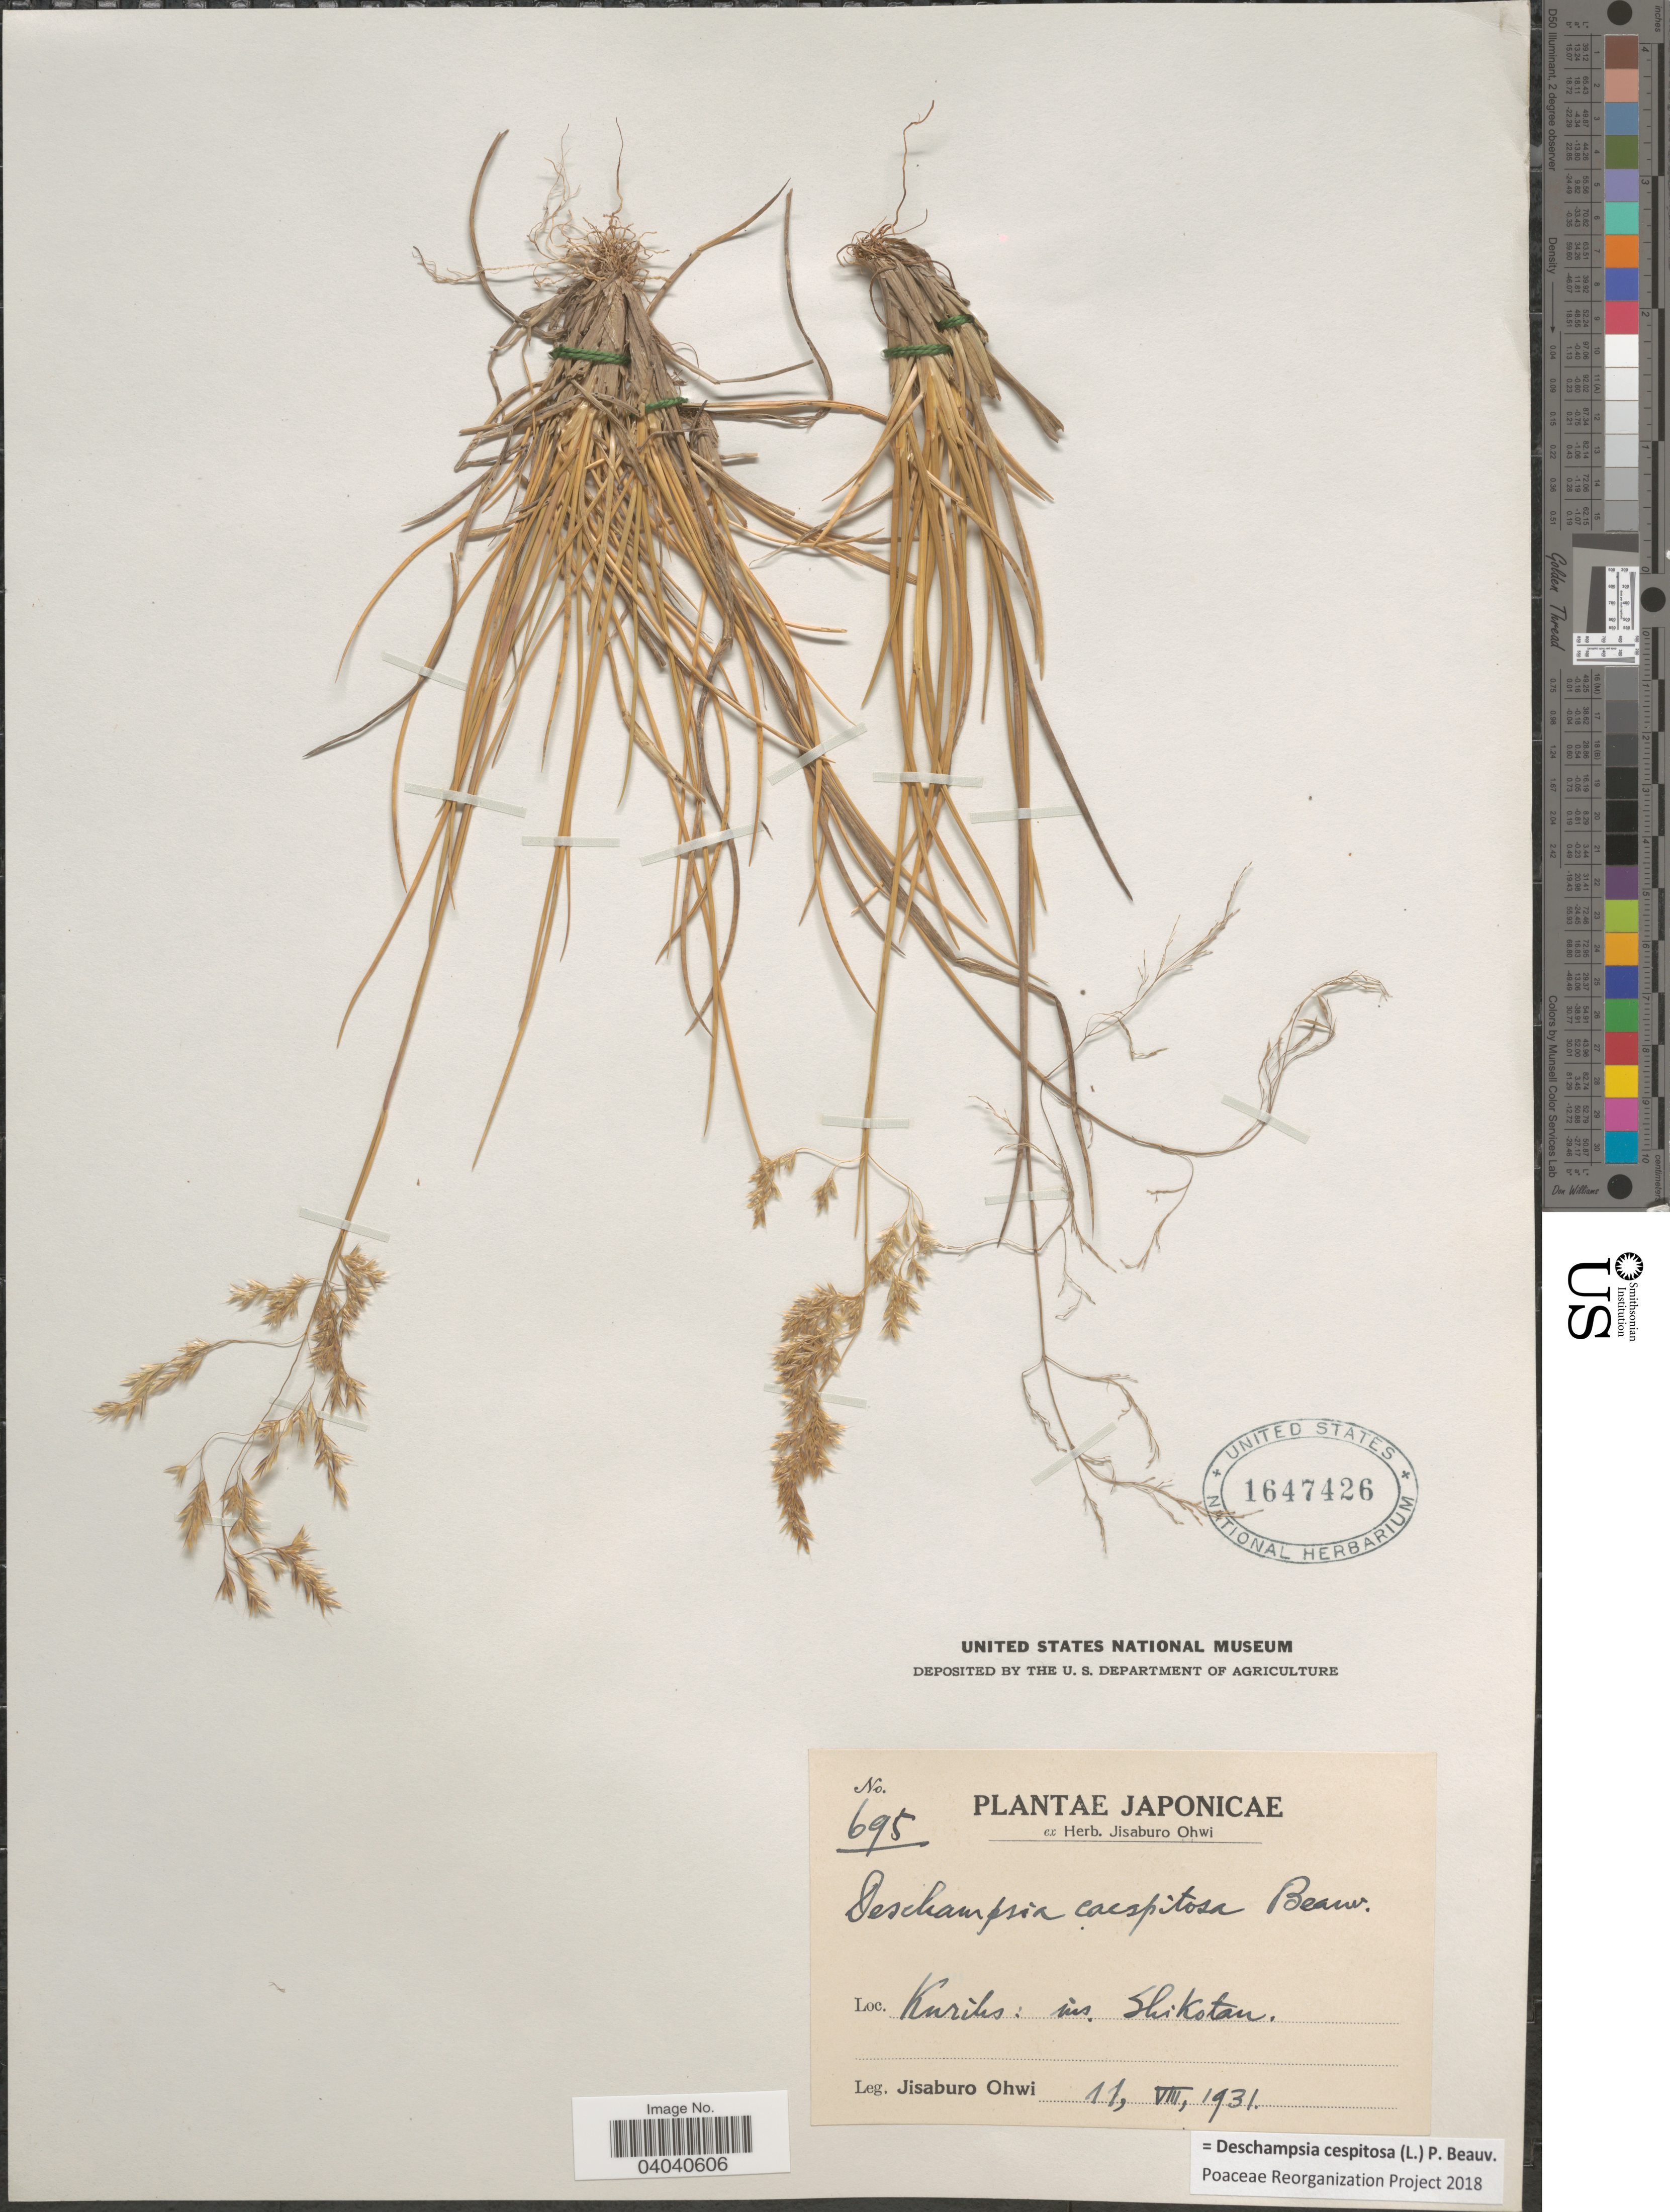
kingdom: Plantae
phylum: Tracheophyta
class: Liliopsida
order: Poales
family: Poaceae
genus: Deschampsia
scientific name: Deschampsia cespitosa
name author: (L.) P. Beauv.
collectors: J. Ohwi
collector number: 695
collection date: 1931-08-11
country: Japan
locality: Japonicae. Kurihs: ins. Shikotan.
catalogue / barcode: US 1647426